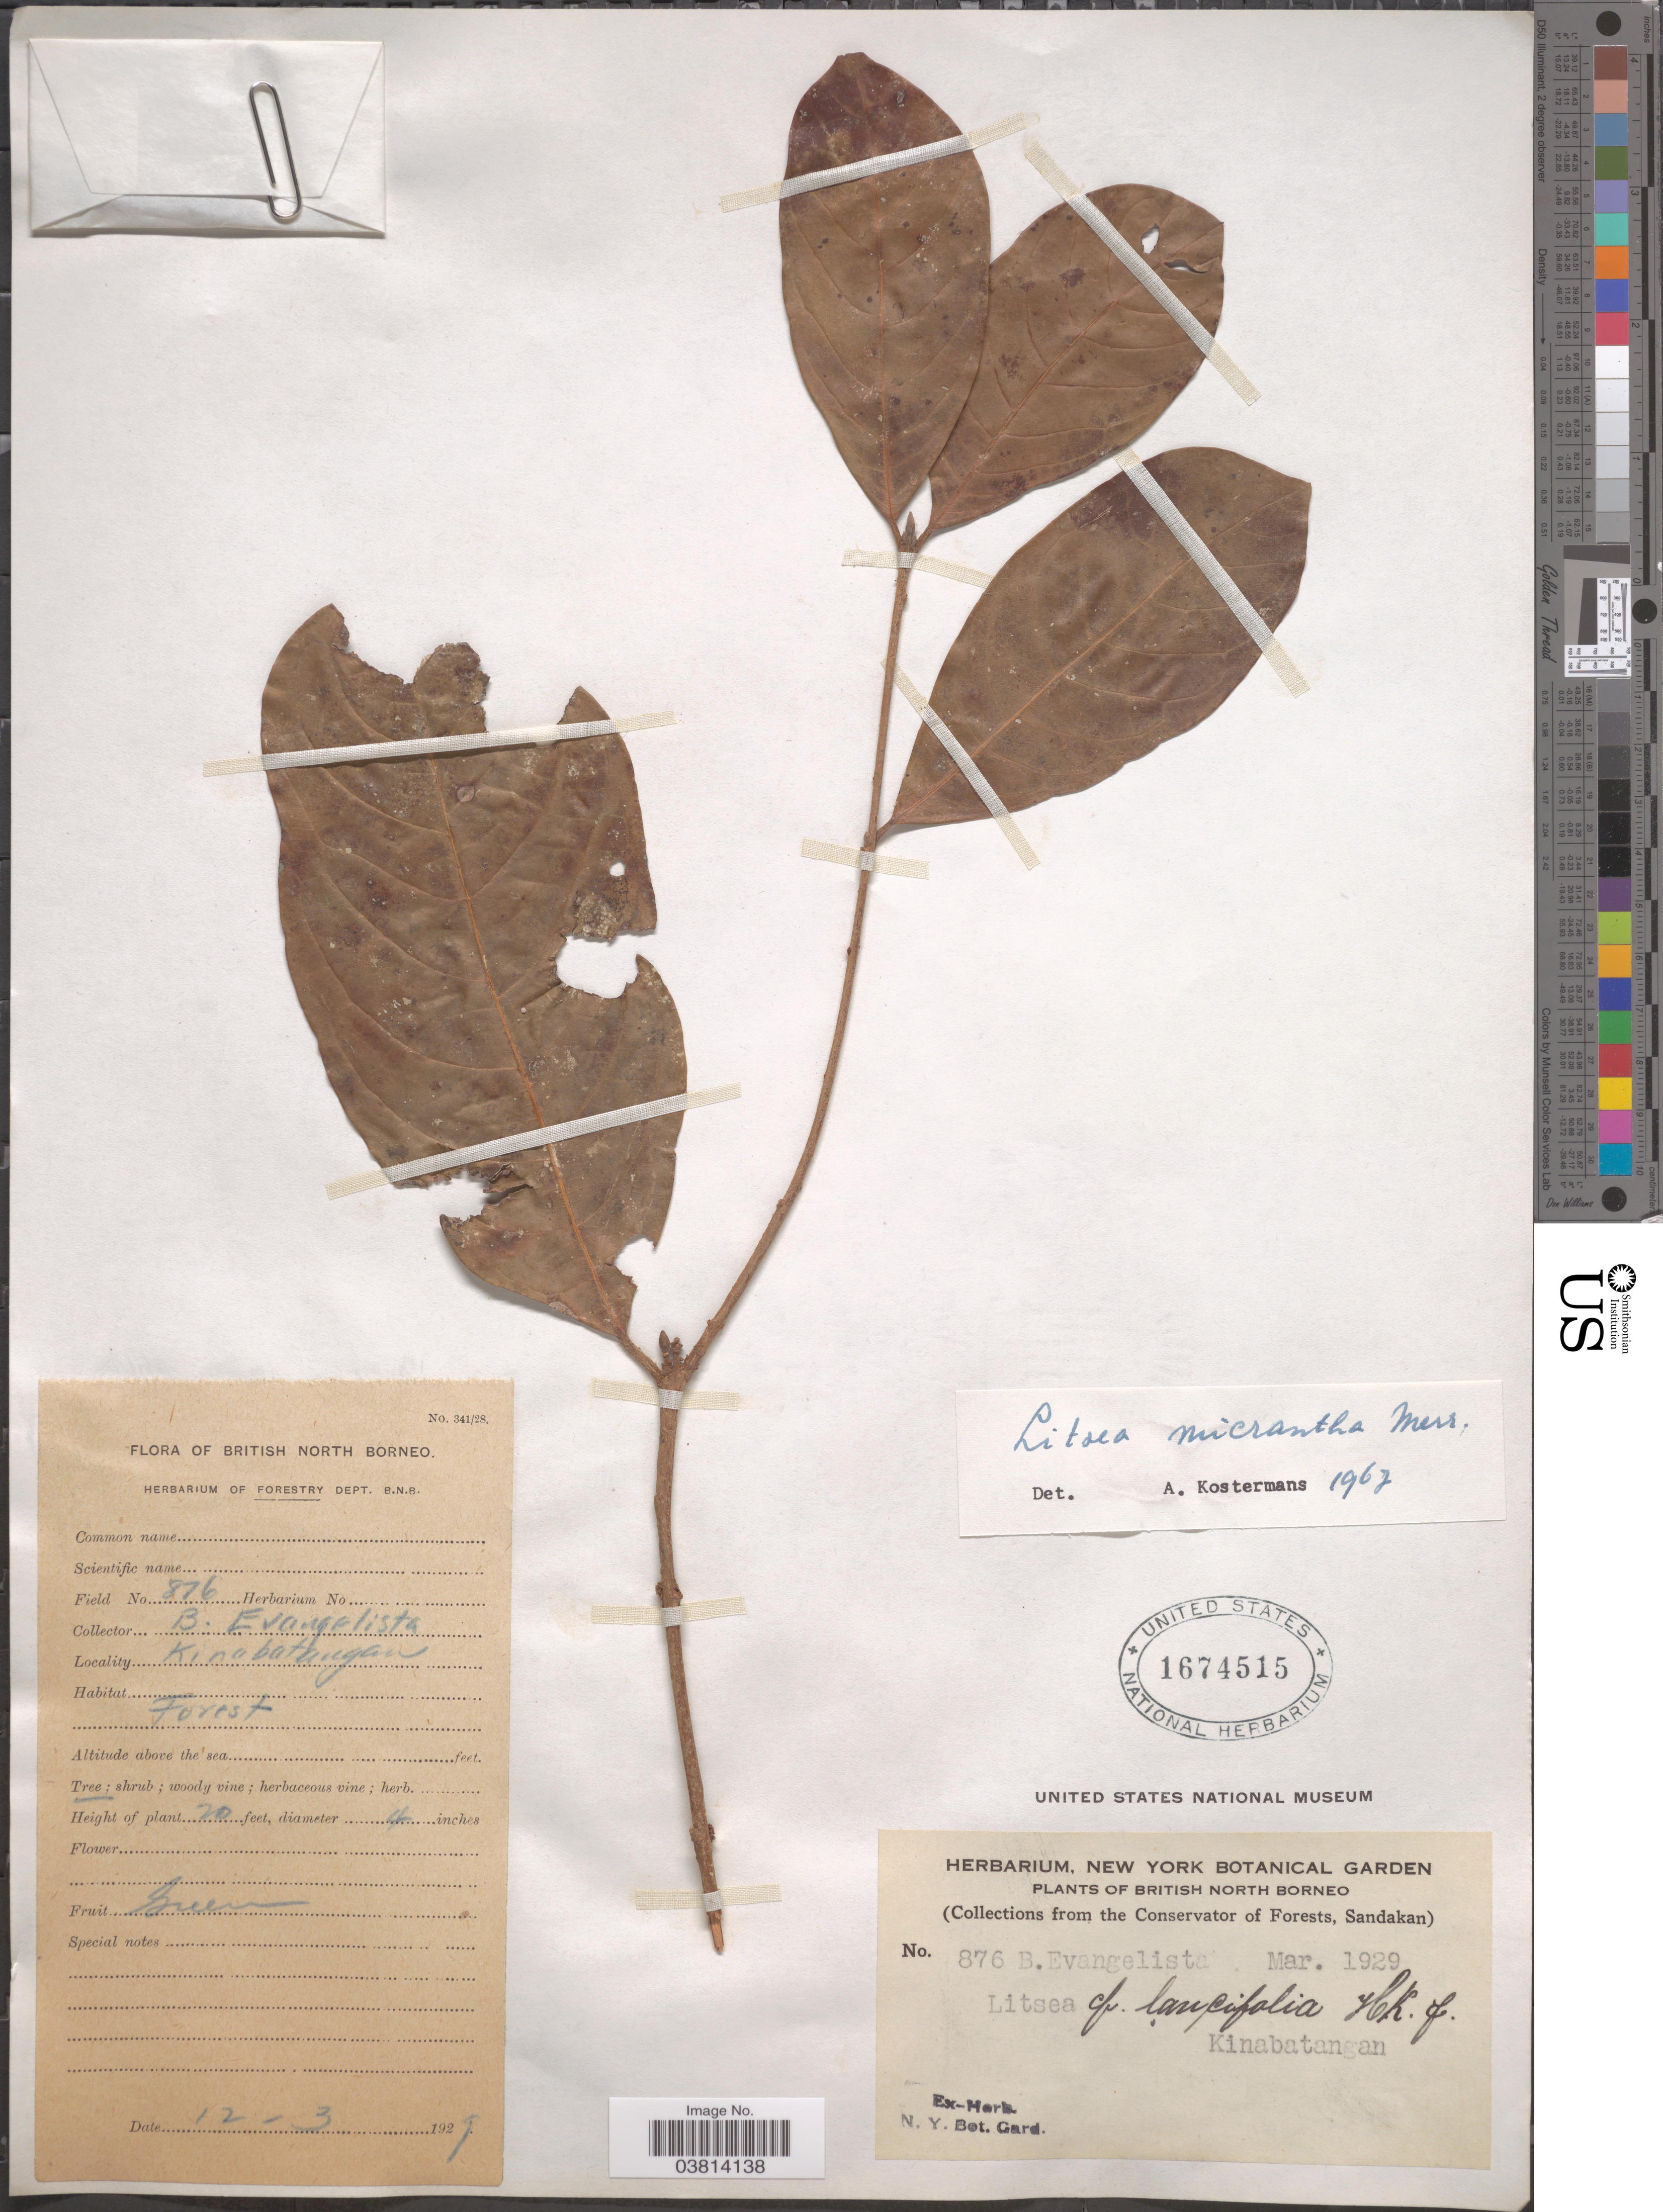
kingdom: Plantae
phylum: Tracheophyta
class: Magnoliopsida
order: Laurales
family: Lauraceae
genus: Litsea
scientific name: Litsea micrantha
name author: Merr.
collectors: B. Evangelista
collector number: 876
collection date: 1929-03-12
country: Malaysia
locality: British North Borneo. Kinabatangan.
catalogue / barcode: US 1674515